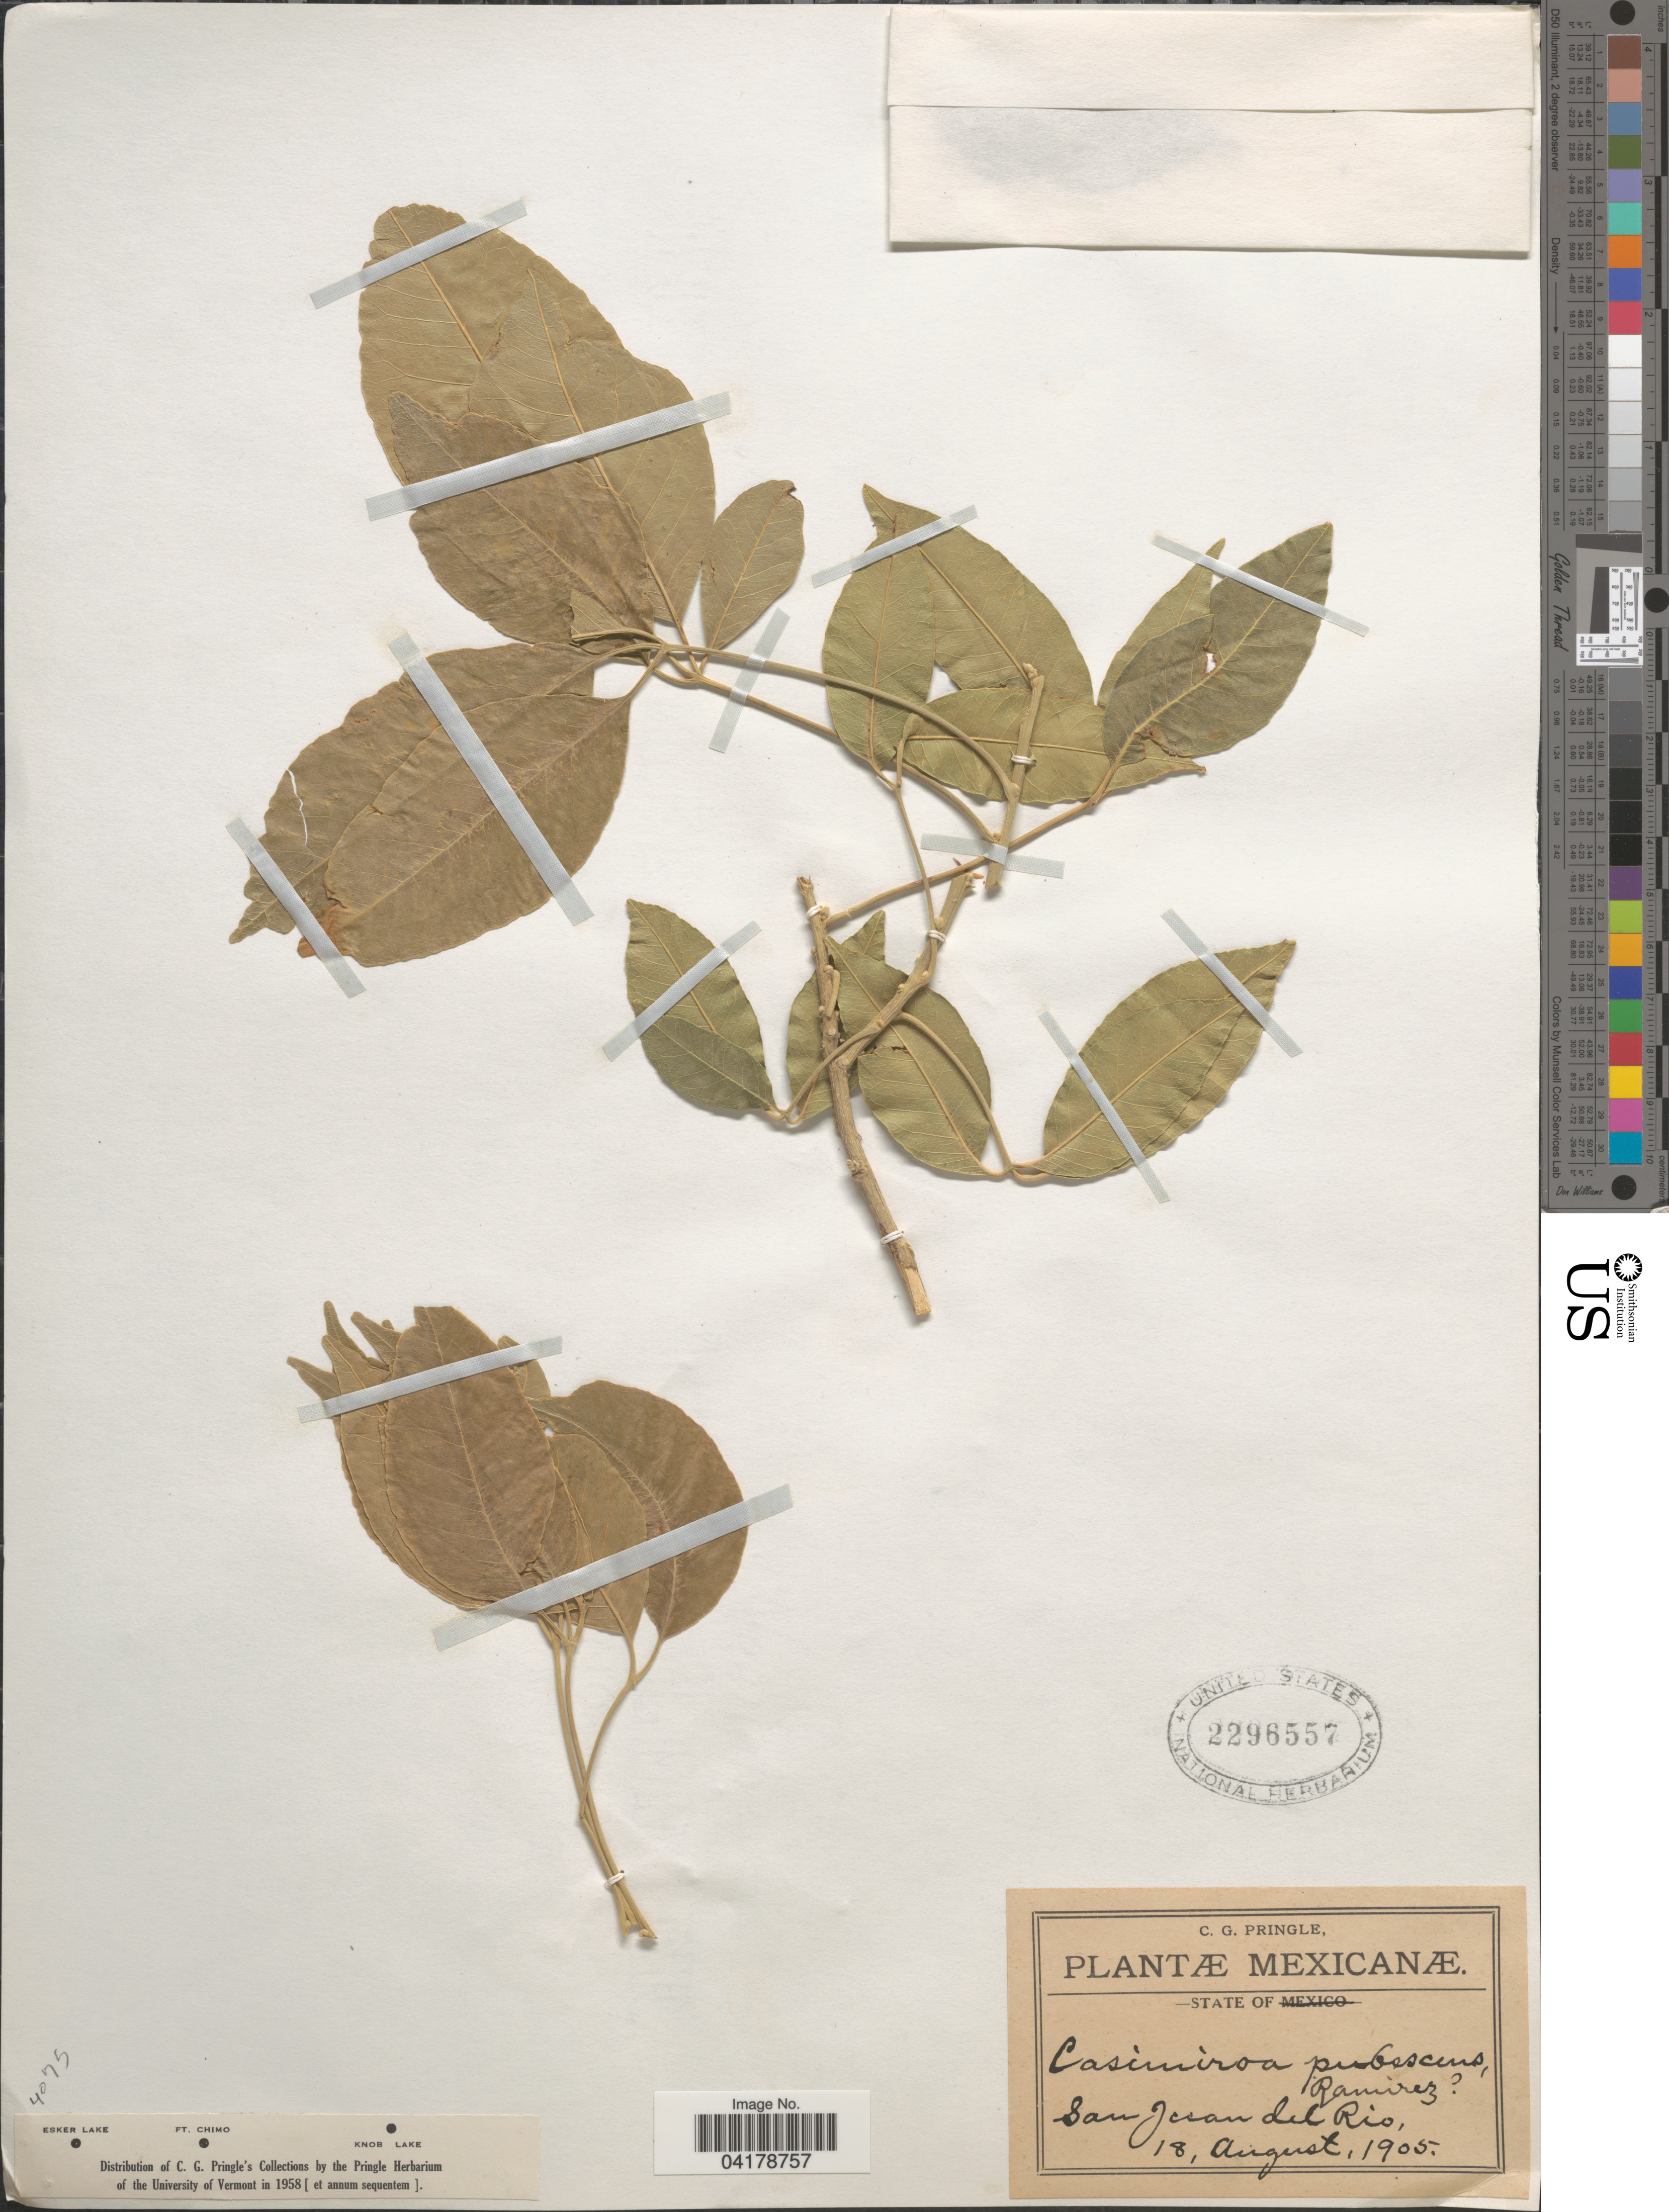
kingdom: Plantae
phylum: Tracheophyta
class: Magnoliopsida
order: Sapindales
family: Rutaceae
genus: Casimiroa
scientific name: Casimiroa pubescens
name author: Ramírez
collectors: C. G. Pringle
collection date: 1905-08-18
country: Mexico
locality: San Juan del Rio.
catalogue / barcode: US 2296557